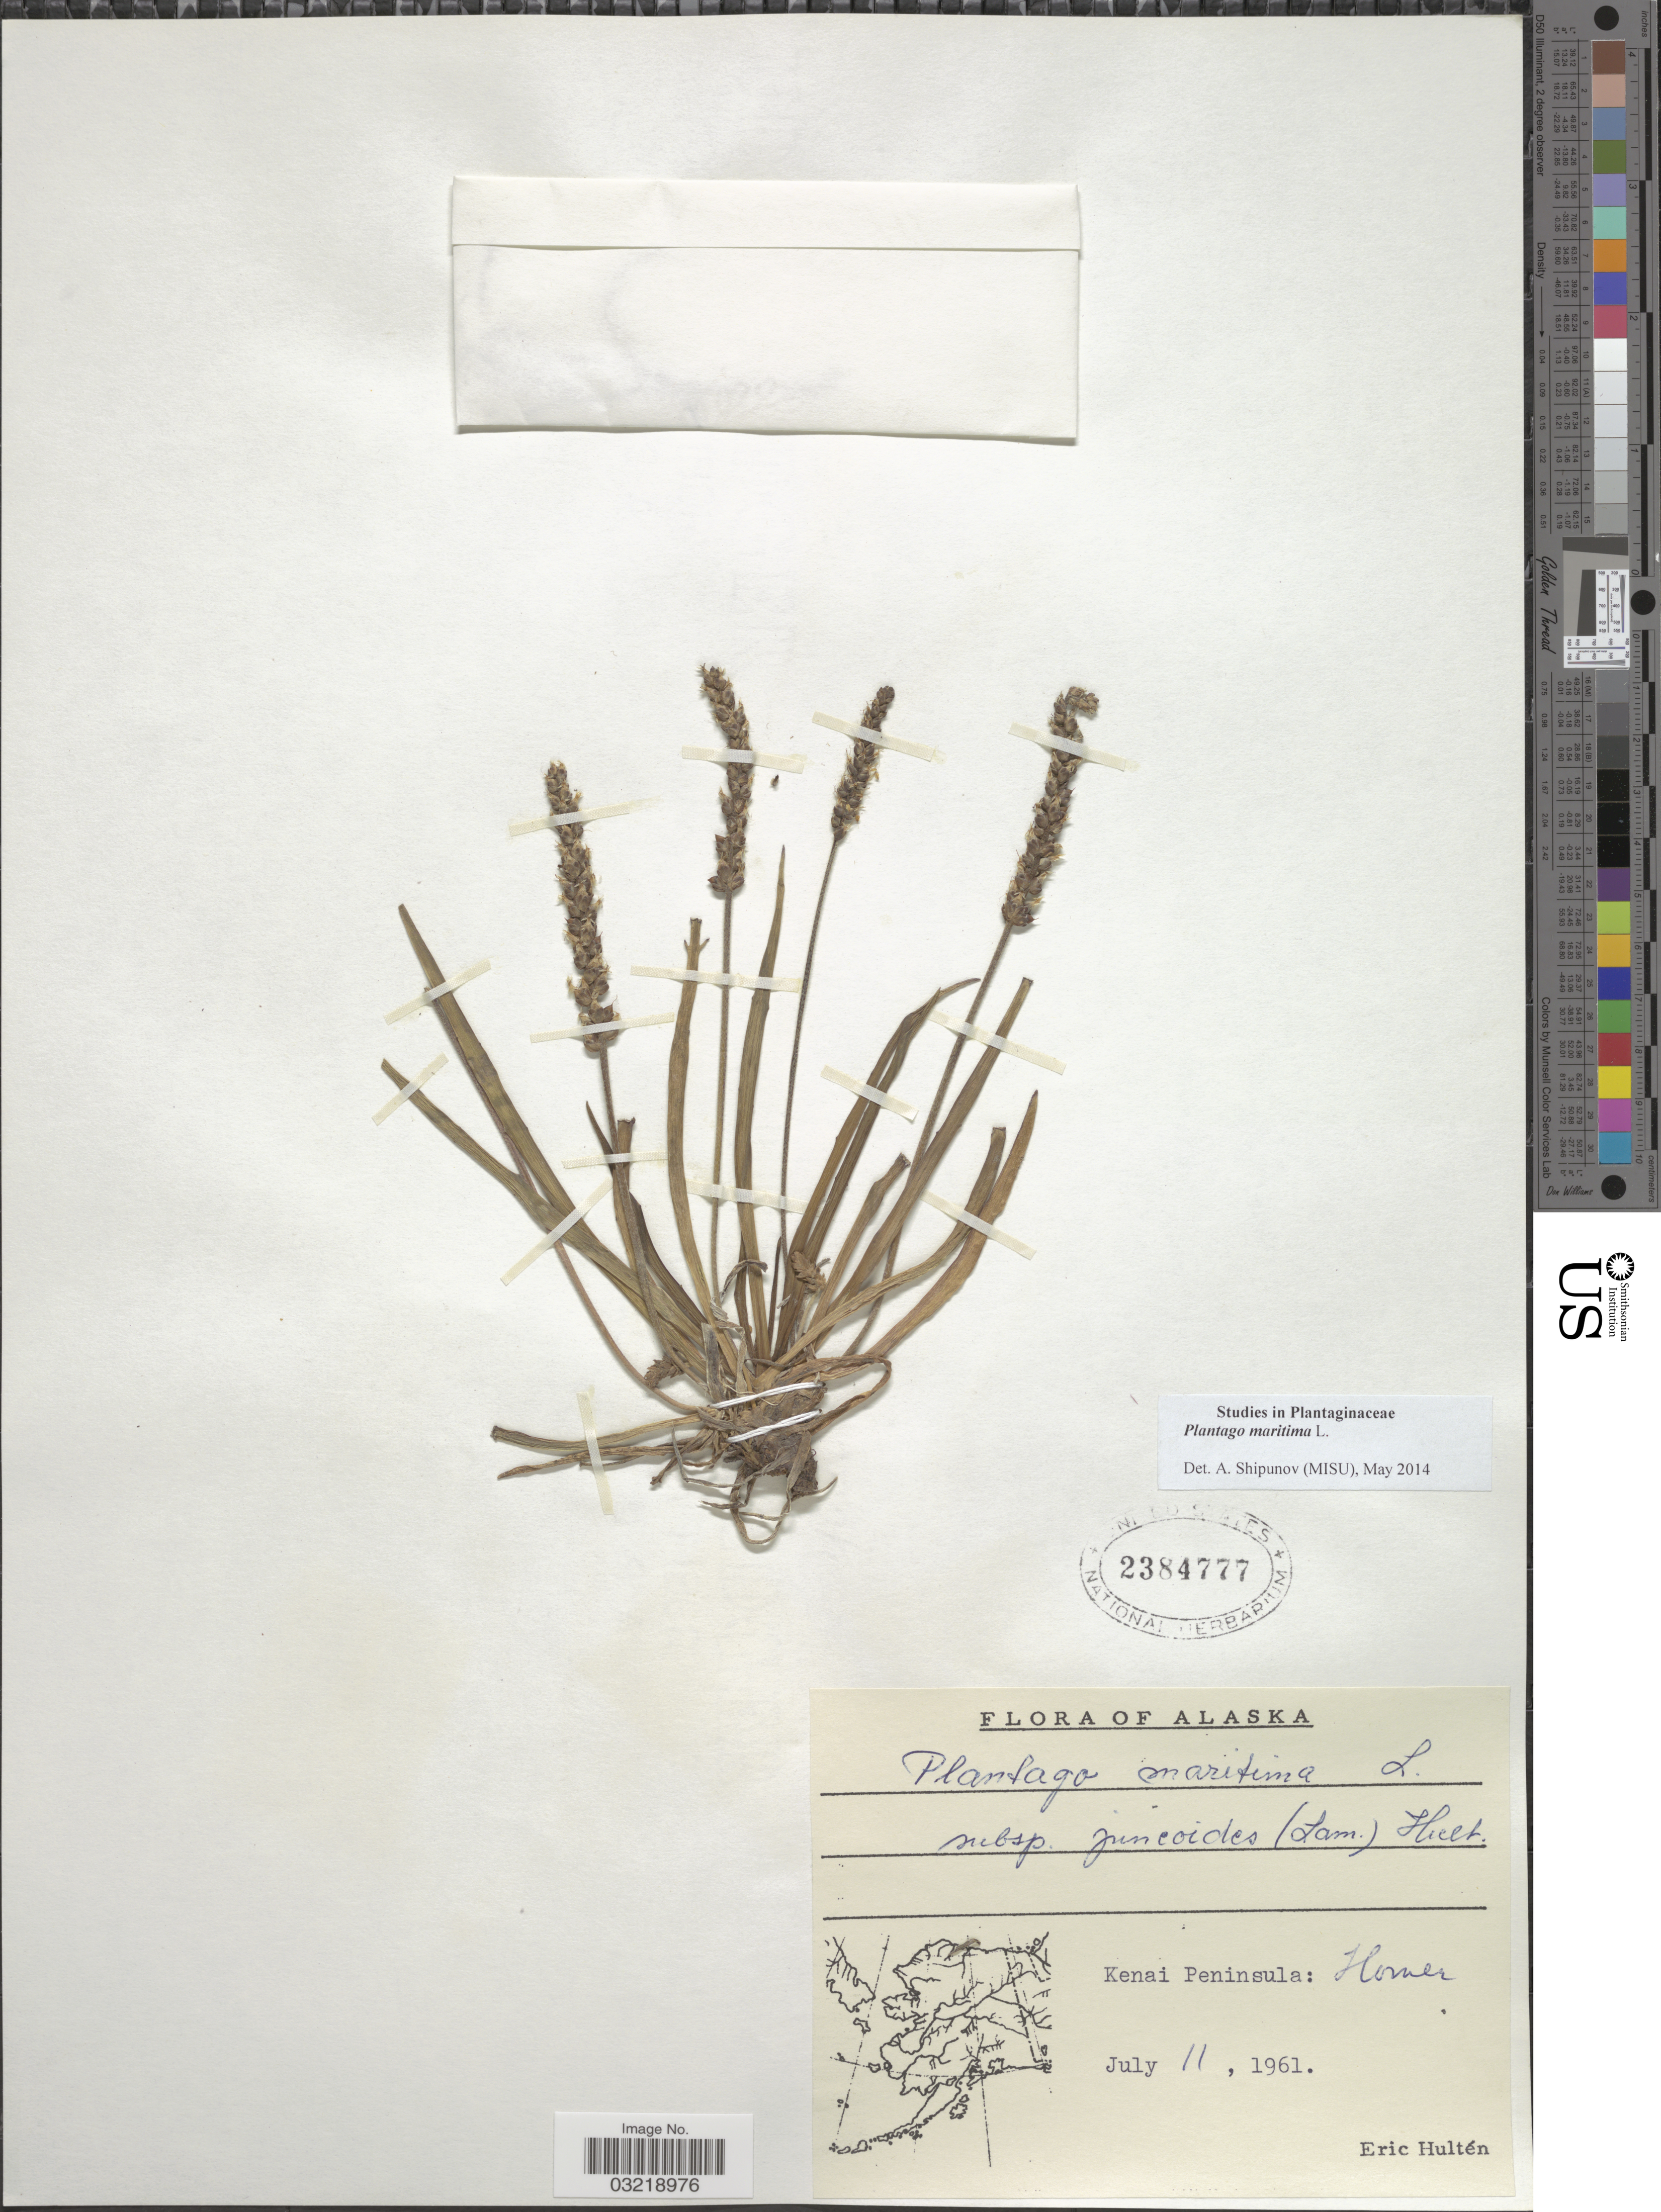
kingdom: Plantae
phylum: Tracheophyta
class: Magnoliopsida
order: Lamiales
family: Plantaginaceae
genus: Plantago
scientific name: Plantago maritima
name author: L.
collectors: E. G. Hultén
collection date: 1961-07-11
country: United States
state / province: Alaska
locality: Kenai Peninsula: Homer.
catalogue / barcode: US 2384777